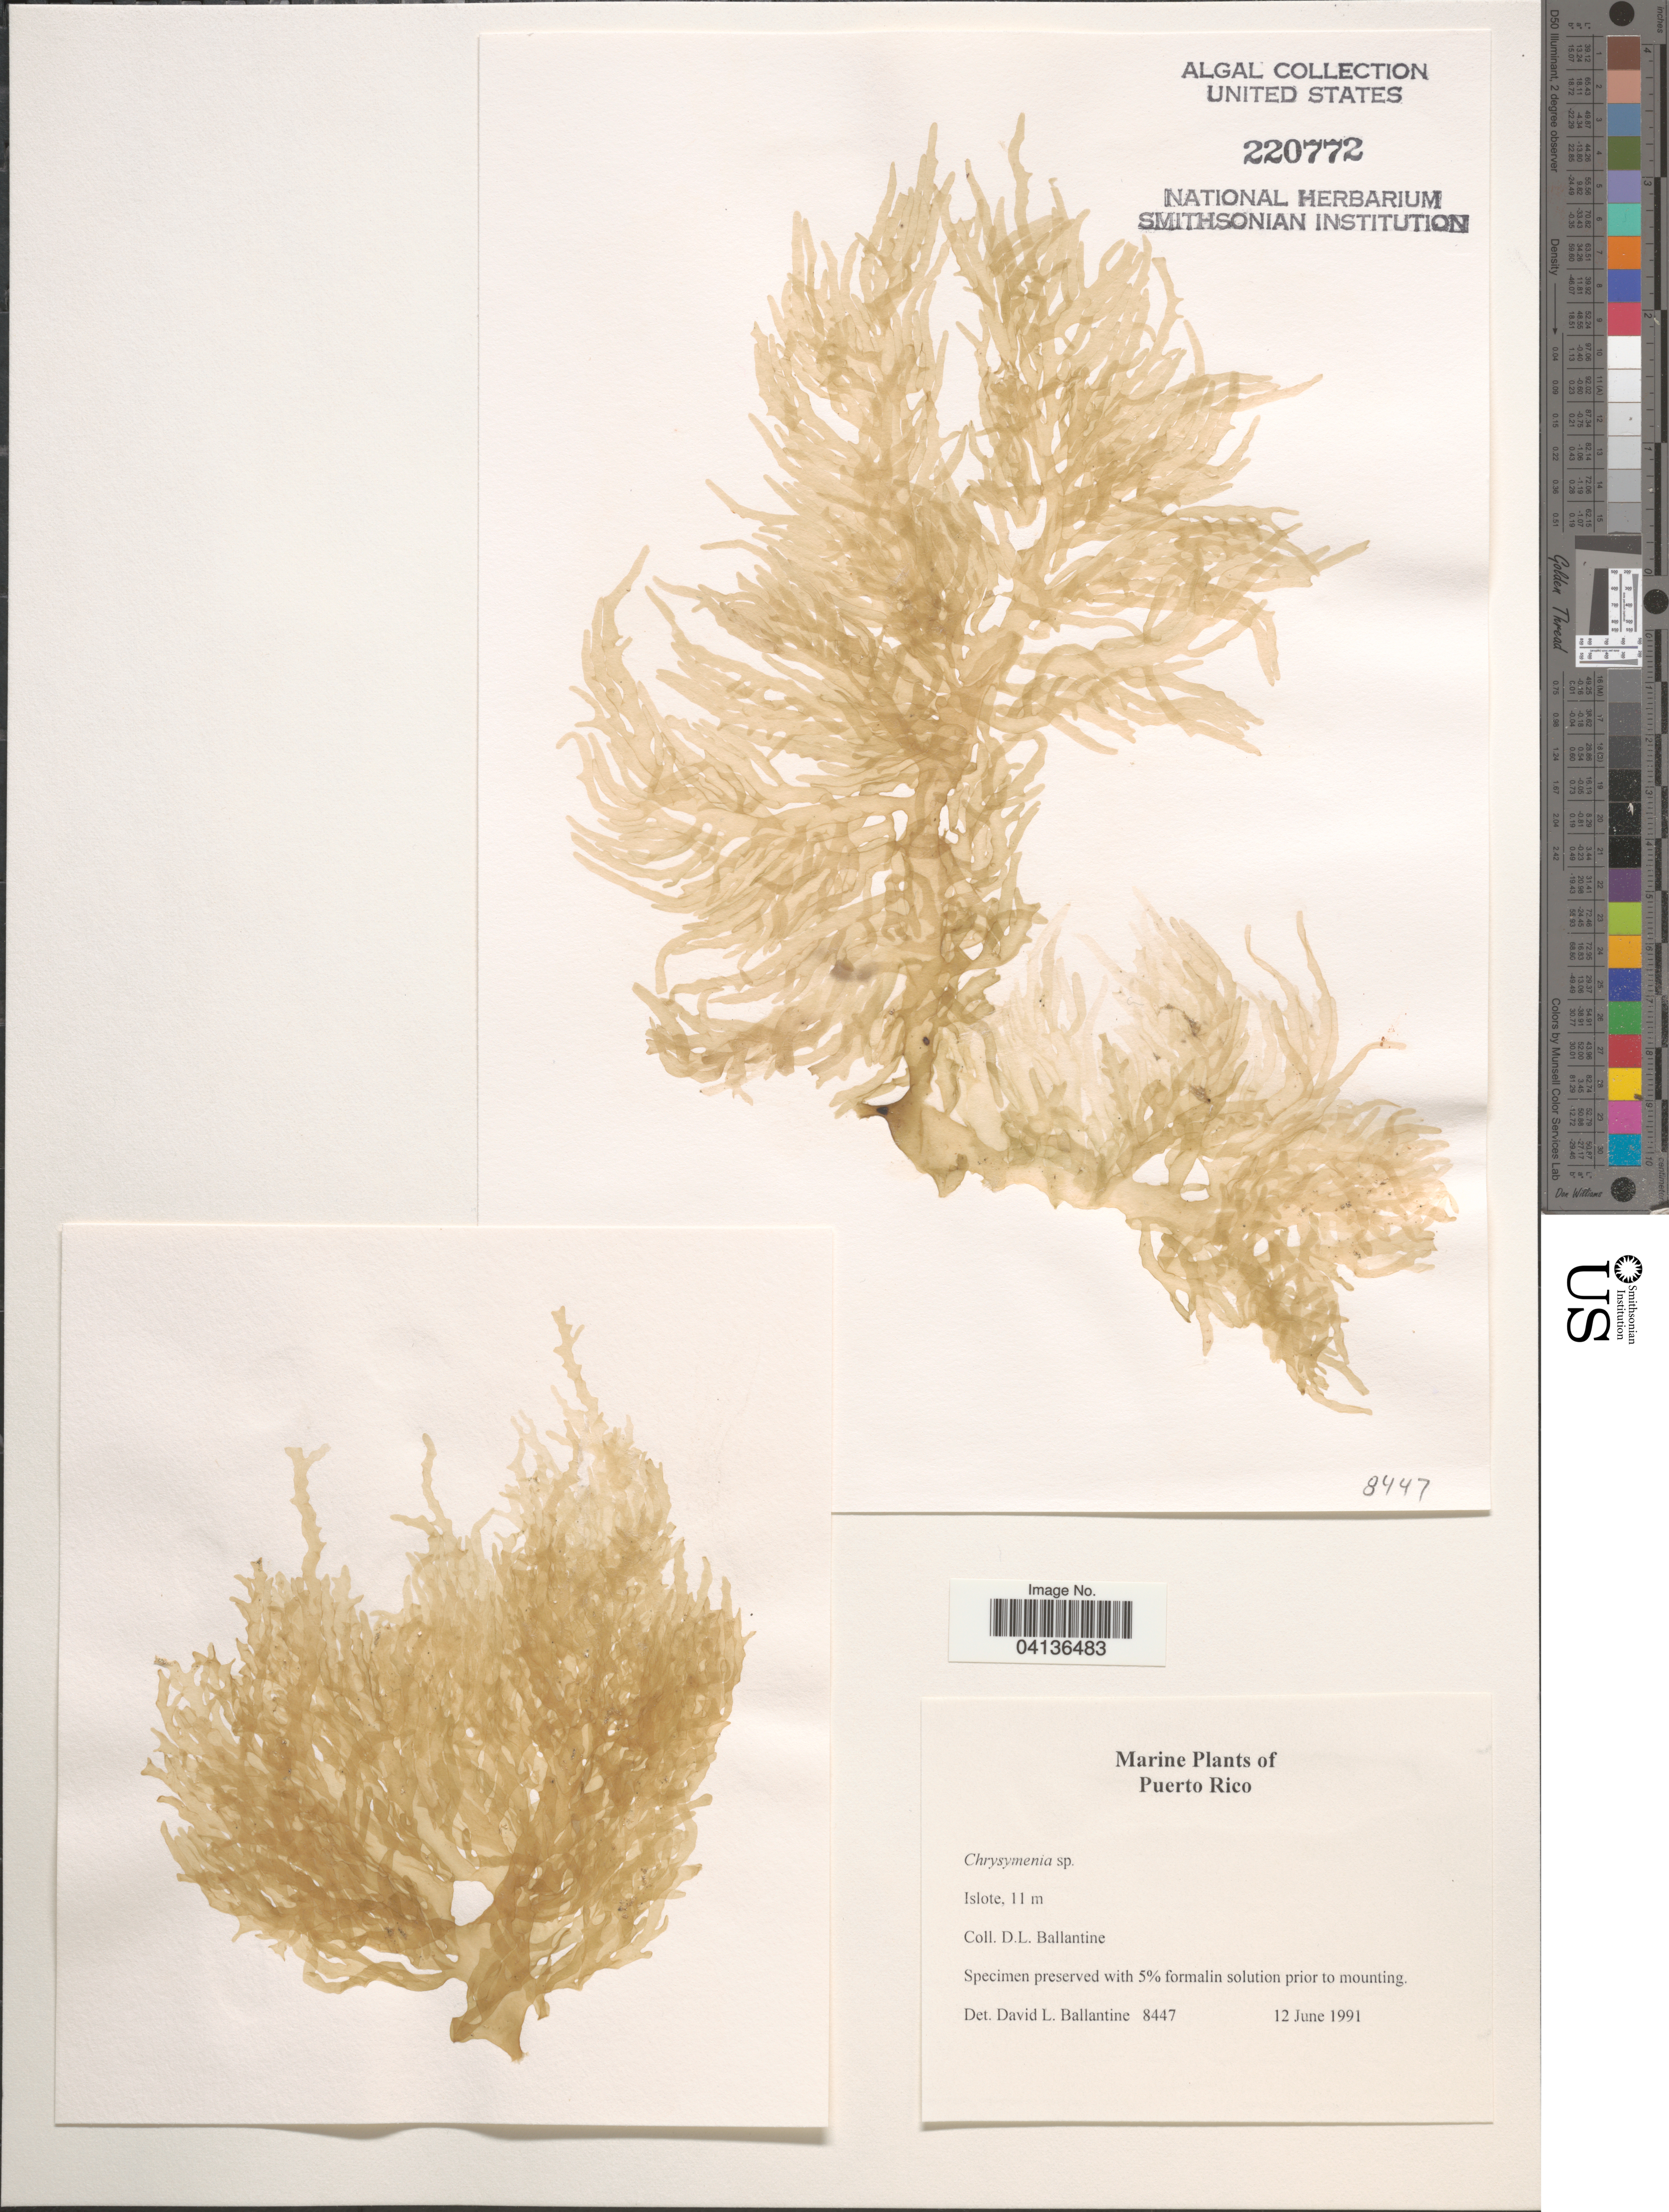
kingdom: Plantae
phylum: Rhodophyta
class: Florideophyceae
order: Rhodymeniales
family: Rhodymeniaceae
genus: Chrysymenia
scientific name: Chrysymenia sp.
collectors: H. Ruiz & D.L. Ballantine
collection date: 1991-06-12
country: Puerto Rico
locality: Islote.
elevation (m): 11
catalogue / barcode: US 220772